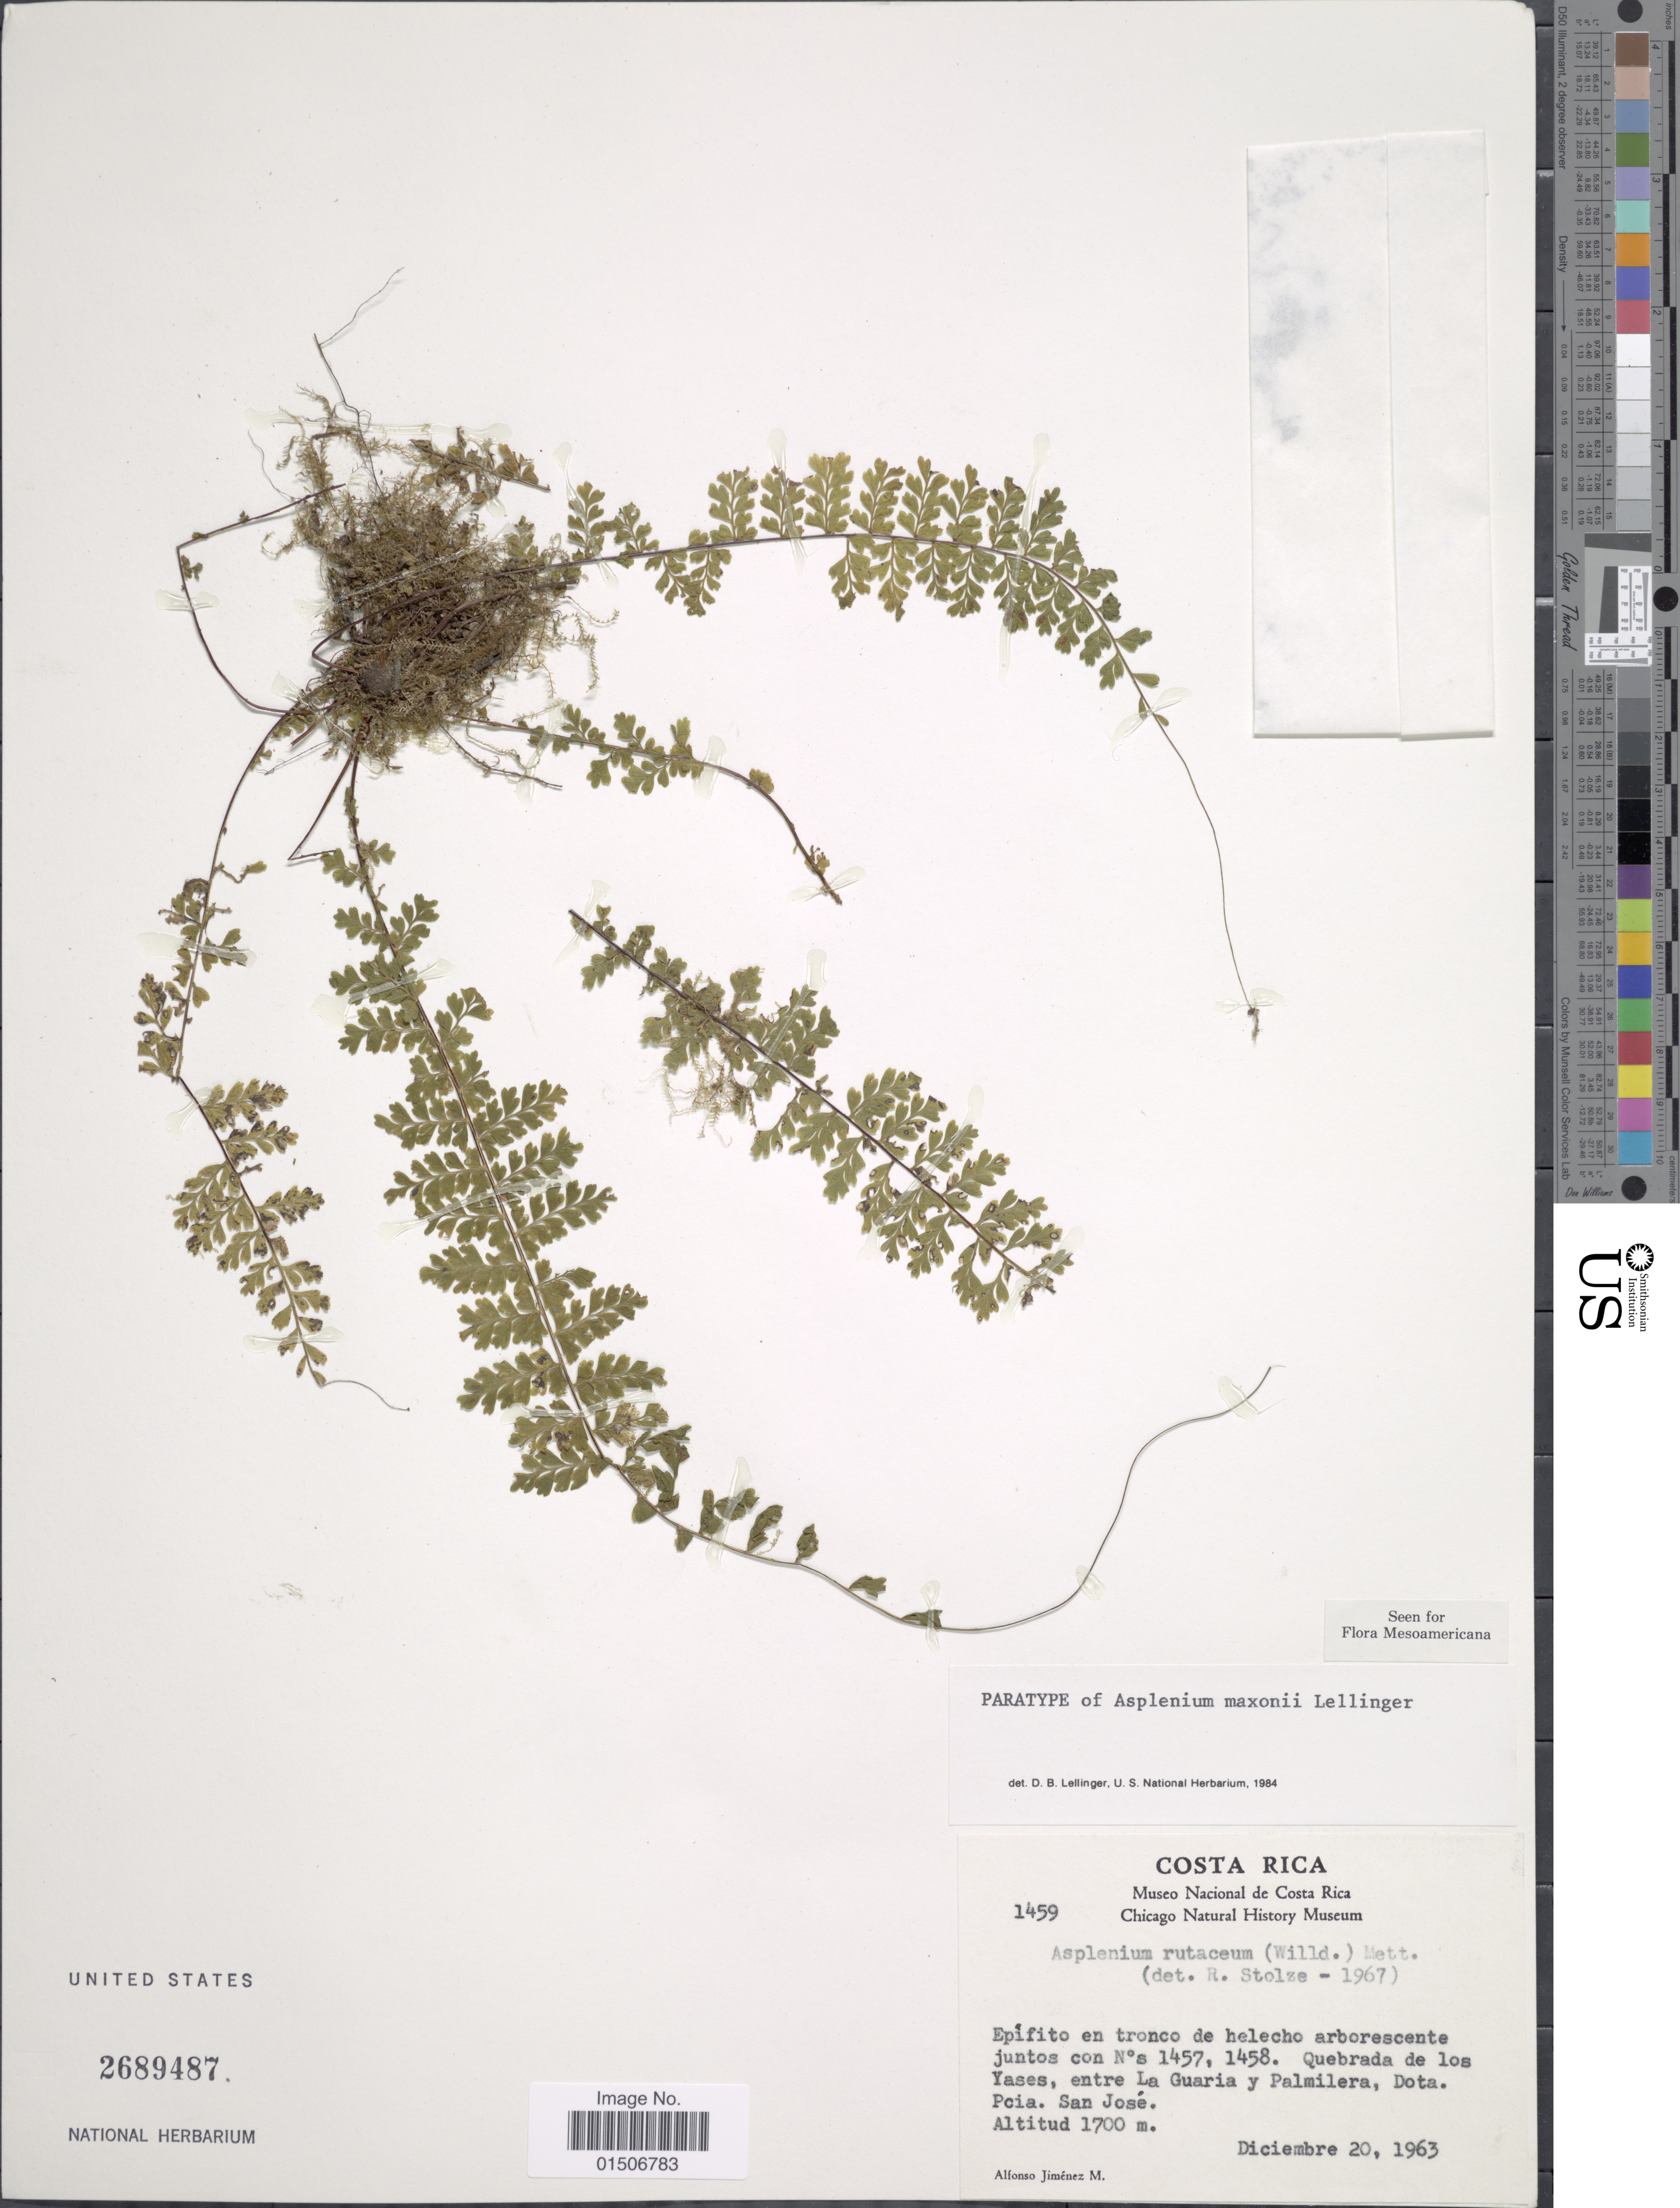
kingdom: Plantae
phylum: Tracheophyta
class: Polypodiopsida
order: Polypodiales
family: Aspleniaceae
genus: Asplenium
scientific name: Asplenium maxonii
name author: Lellinger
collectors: A. Jimenez M.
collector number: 1459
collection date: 1963-12-20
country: Costa Rica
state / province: San José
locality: Quebrada de los Yases, entre La Guaria y Palmilera, Dota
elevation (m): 1700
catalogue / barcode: US 2689487